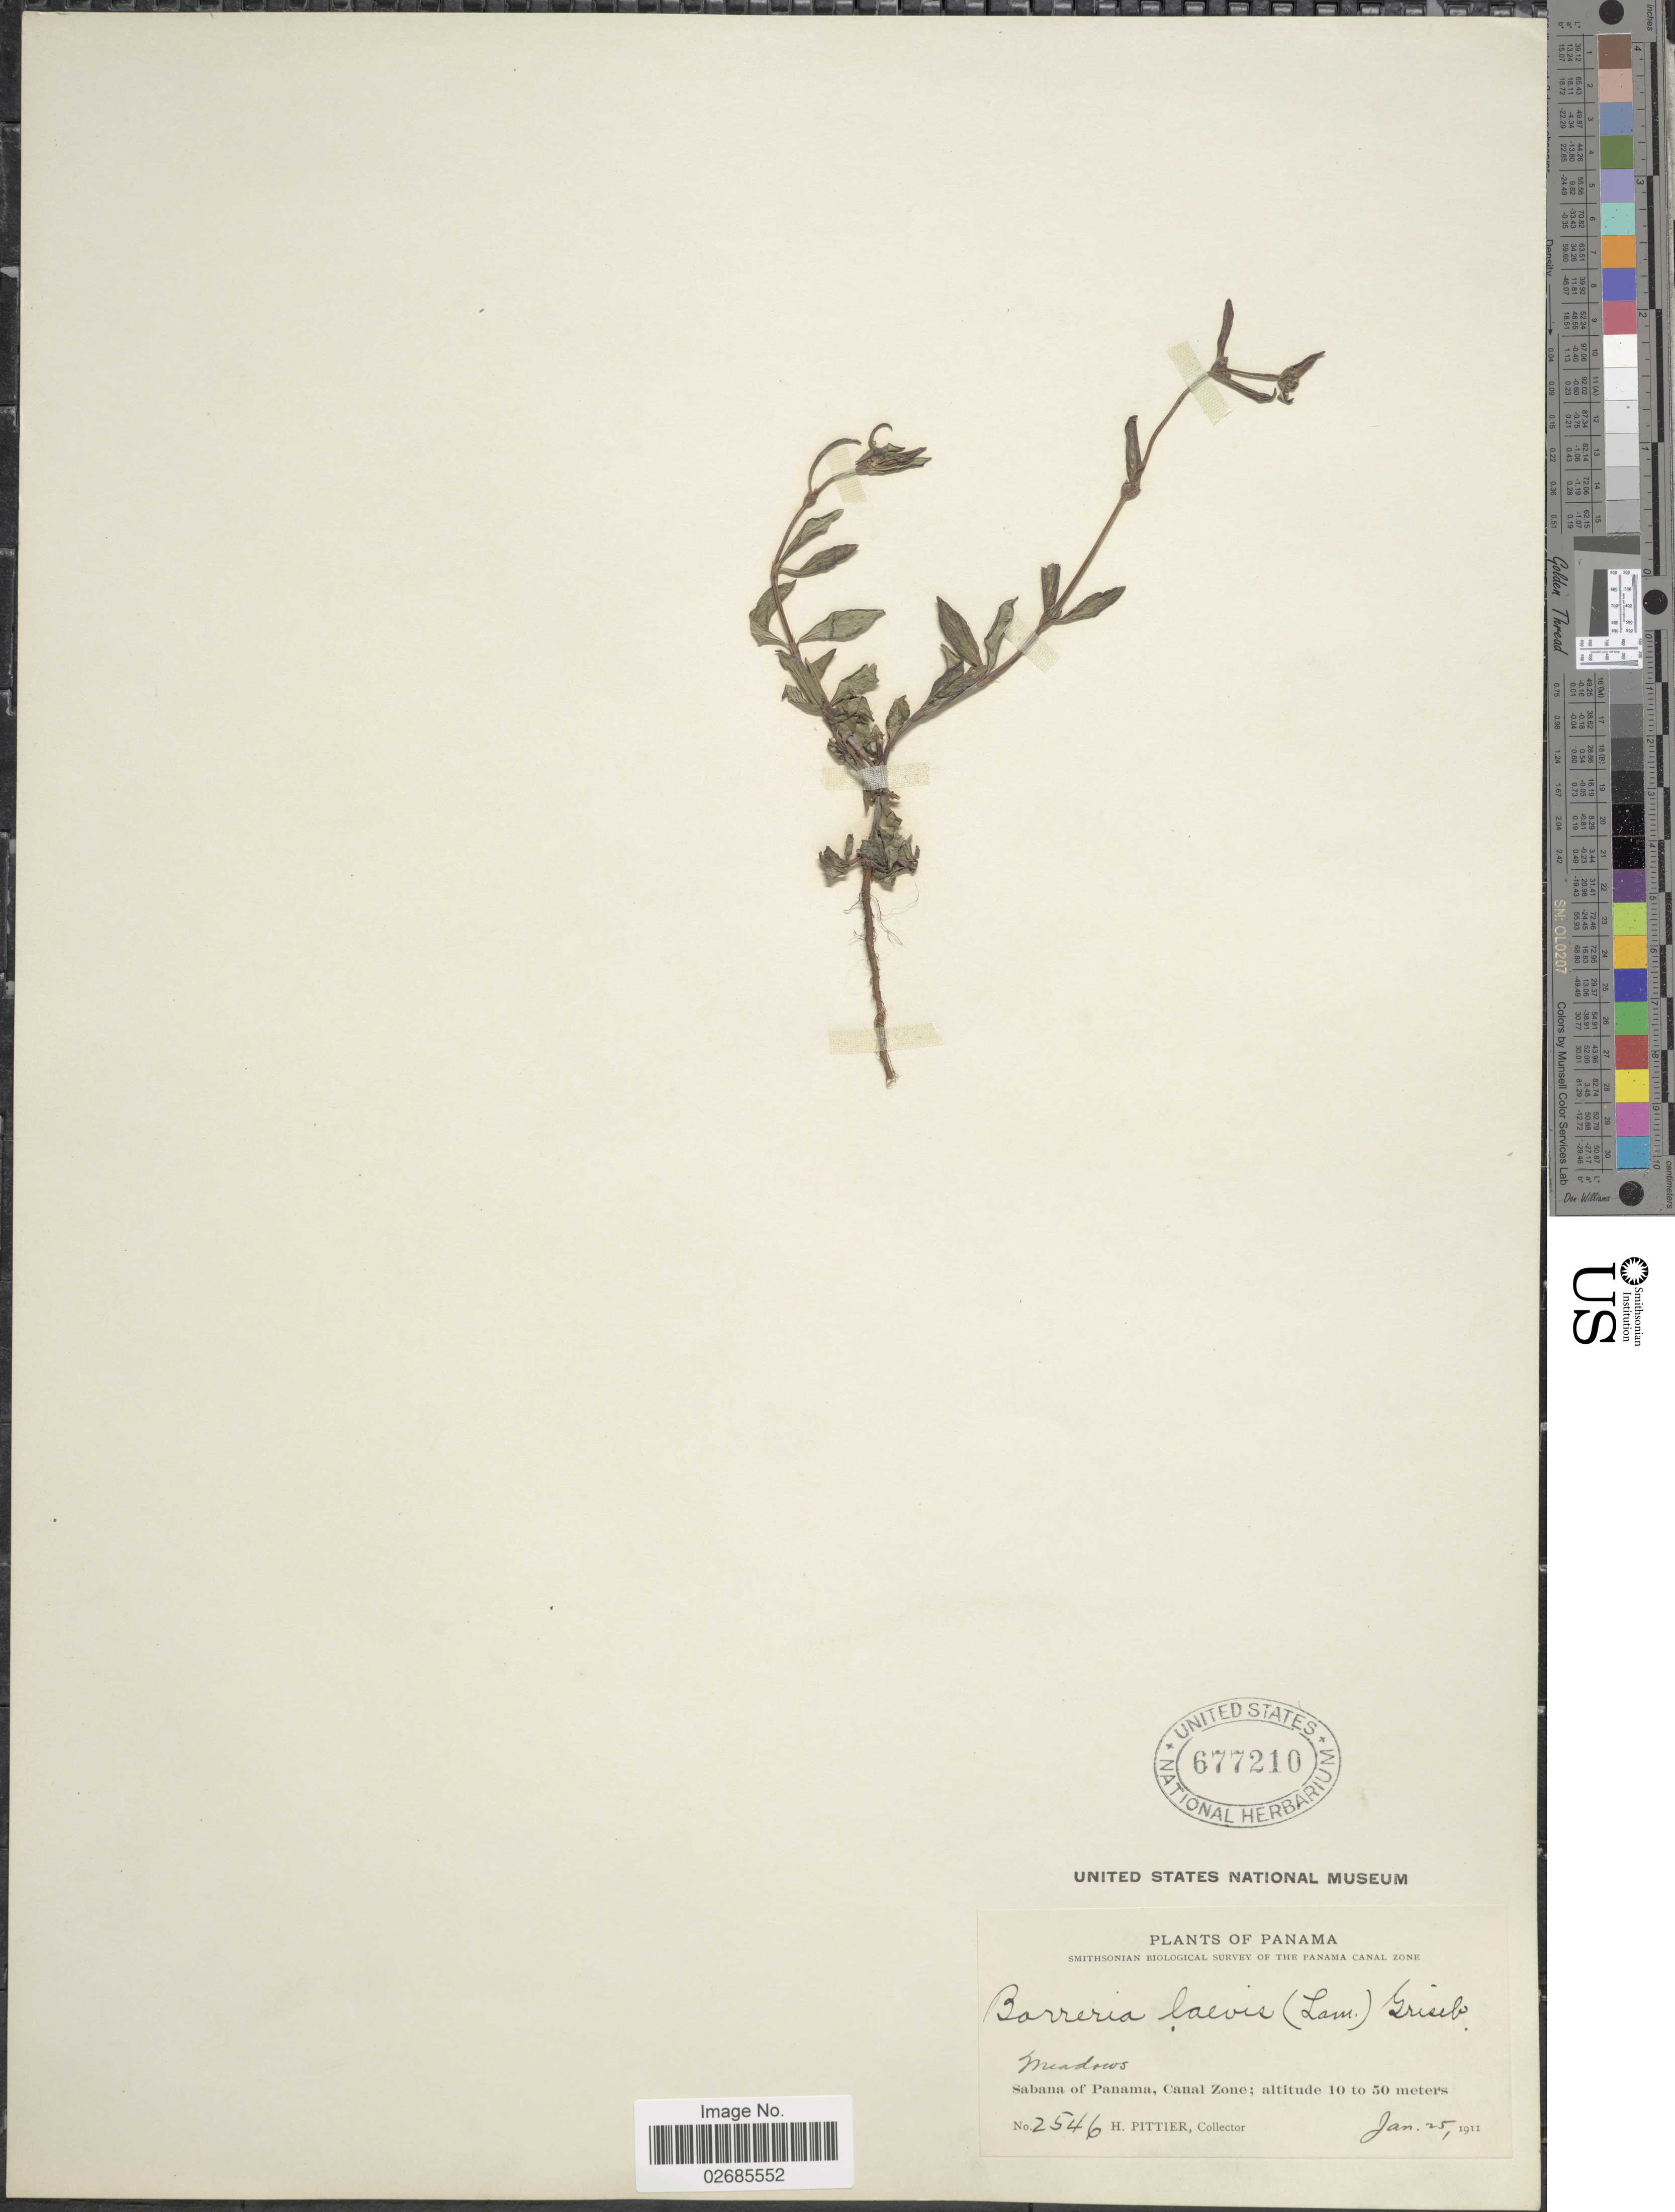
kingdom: Plantae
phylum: Tracheophyta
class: Magnoliopsida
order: Gentianales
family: Rubiaceae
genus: Borreria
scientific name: Borreria laevis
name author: (Lam.) Griseb.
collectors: H. F. Pittier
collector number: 2546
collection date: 1911-01-25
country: Panama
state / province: Colón / Panamá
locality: Meadows, Sabana of Panama, Canal Zone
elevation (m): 10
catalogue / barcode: US 677210